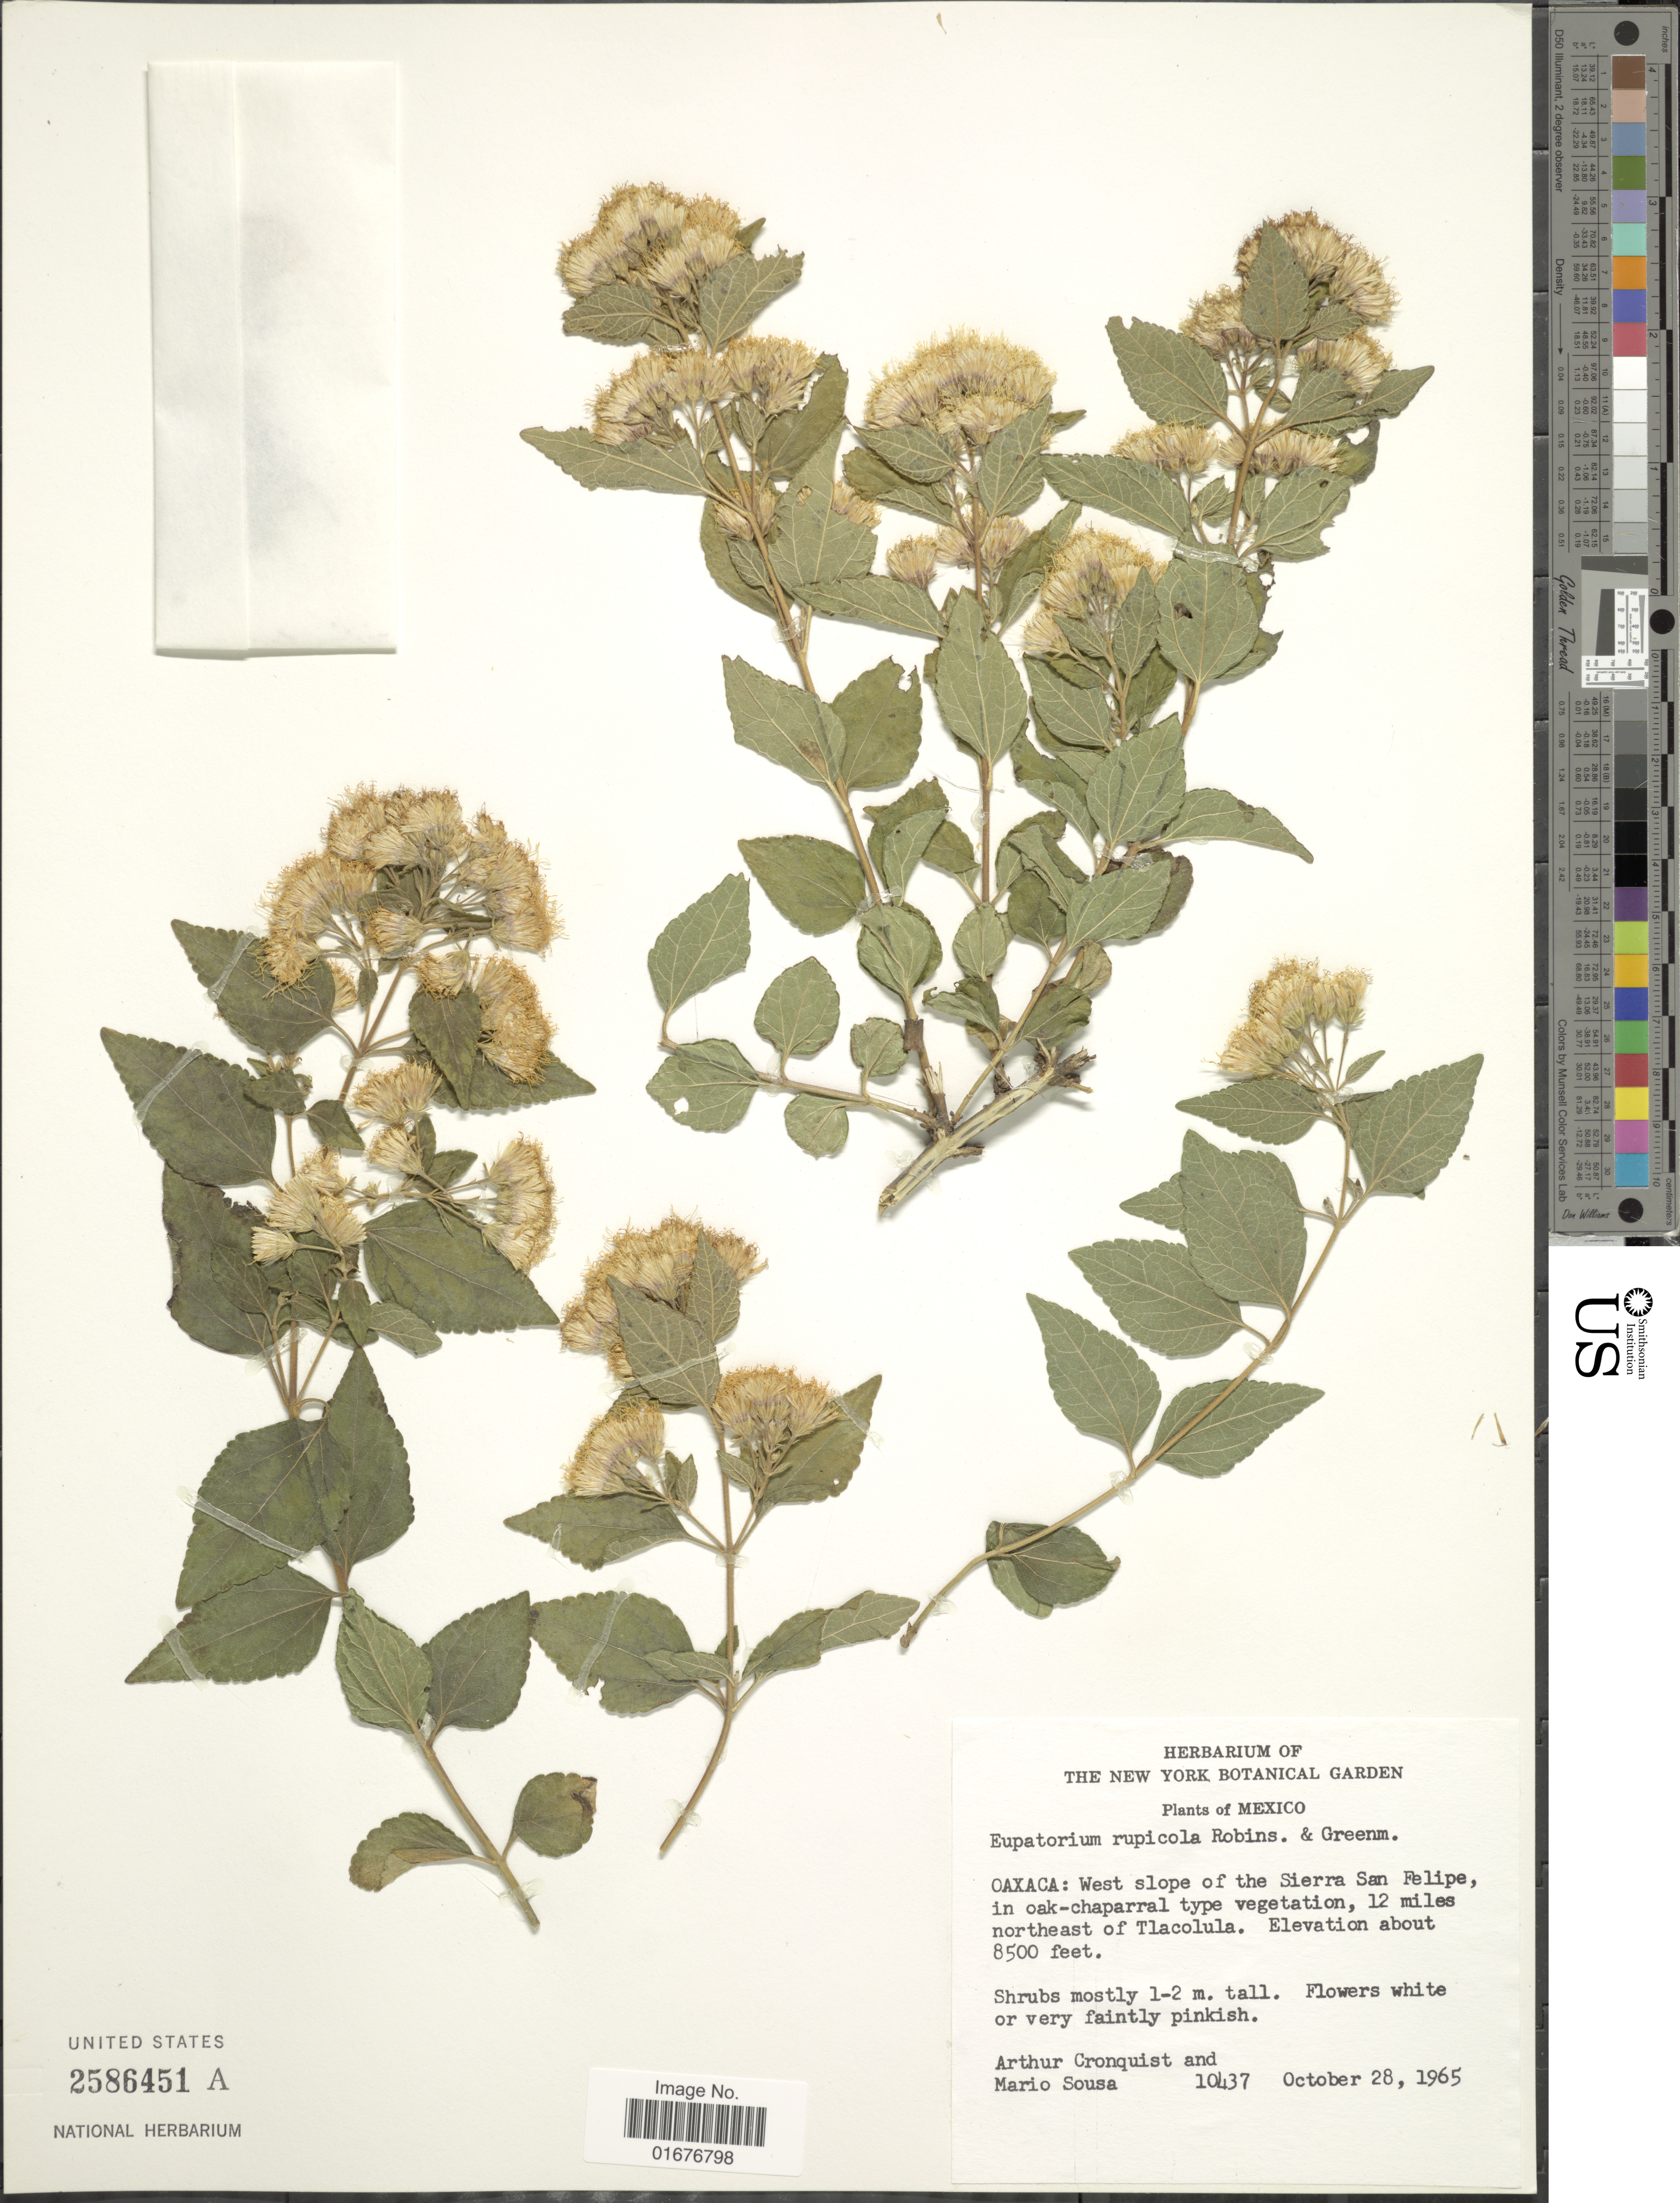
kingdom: Plantae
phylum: Tracheophyta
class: Magnoliopsida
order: Asterales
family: Asteraceae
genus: Ageratina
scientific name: Ageratina rupicola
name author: (B.L. Rob. & Greenm.) R.M. King & H. Rob.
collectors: A. J. Cronquist & M. Sousa S.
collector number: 10437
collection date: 1965-10-28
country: Mexico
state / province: Oaxaca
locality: West lope of the Sierra San Felipe, in oak-chapparal tyoe vegetation, 12 miles northeast of Tlacolula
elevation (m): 2591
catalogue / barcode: US 2586451A